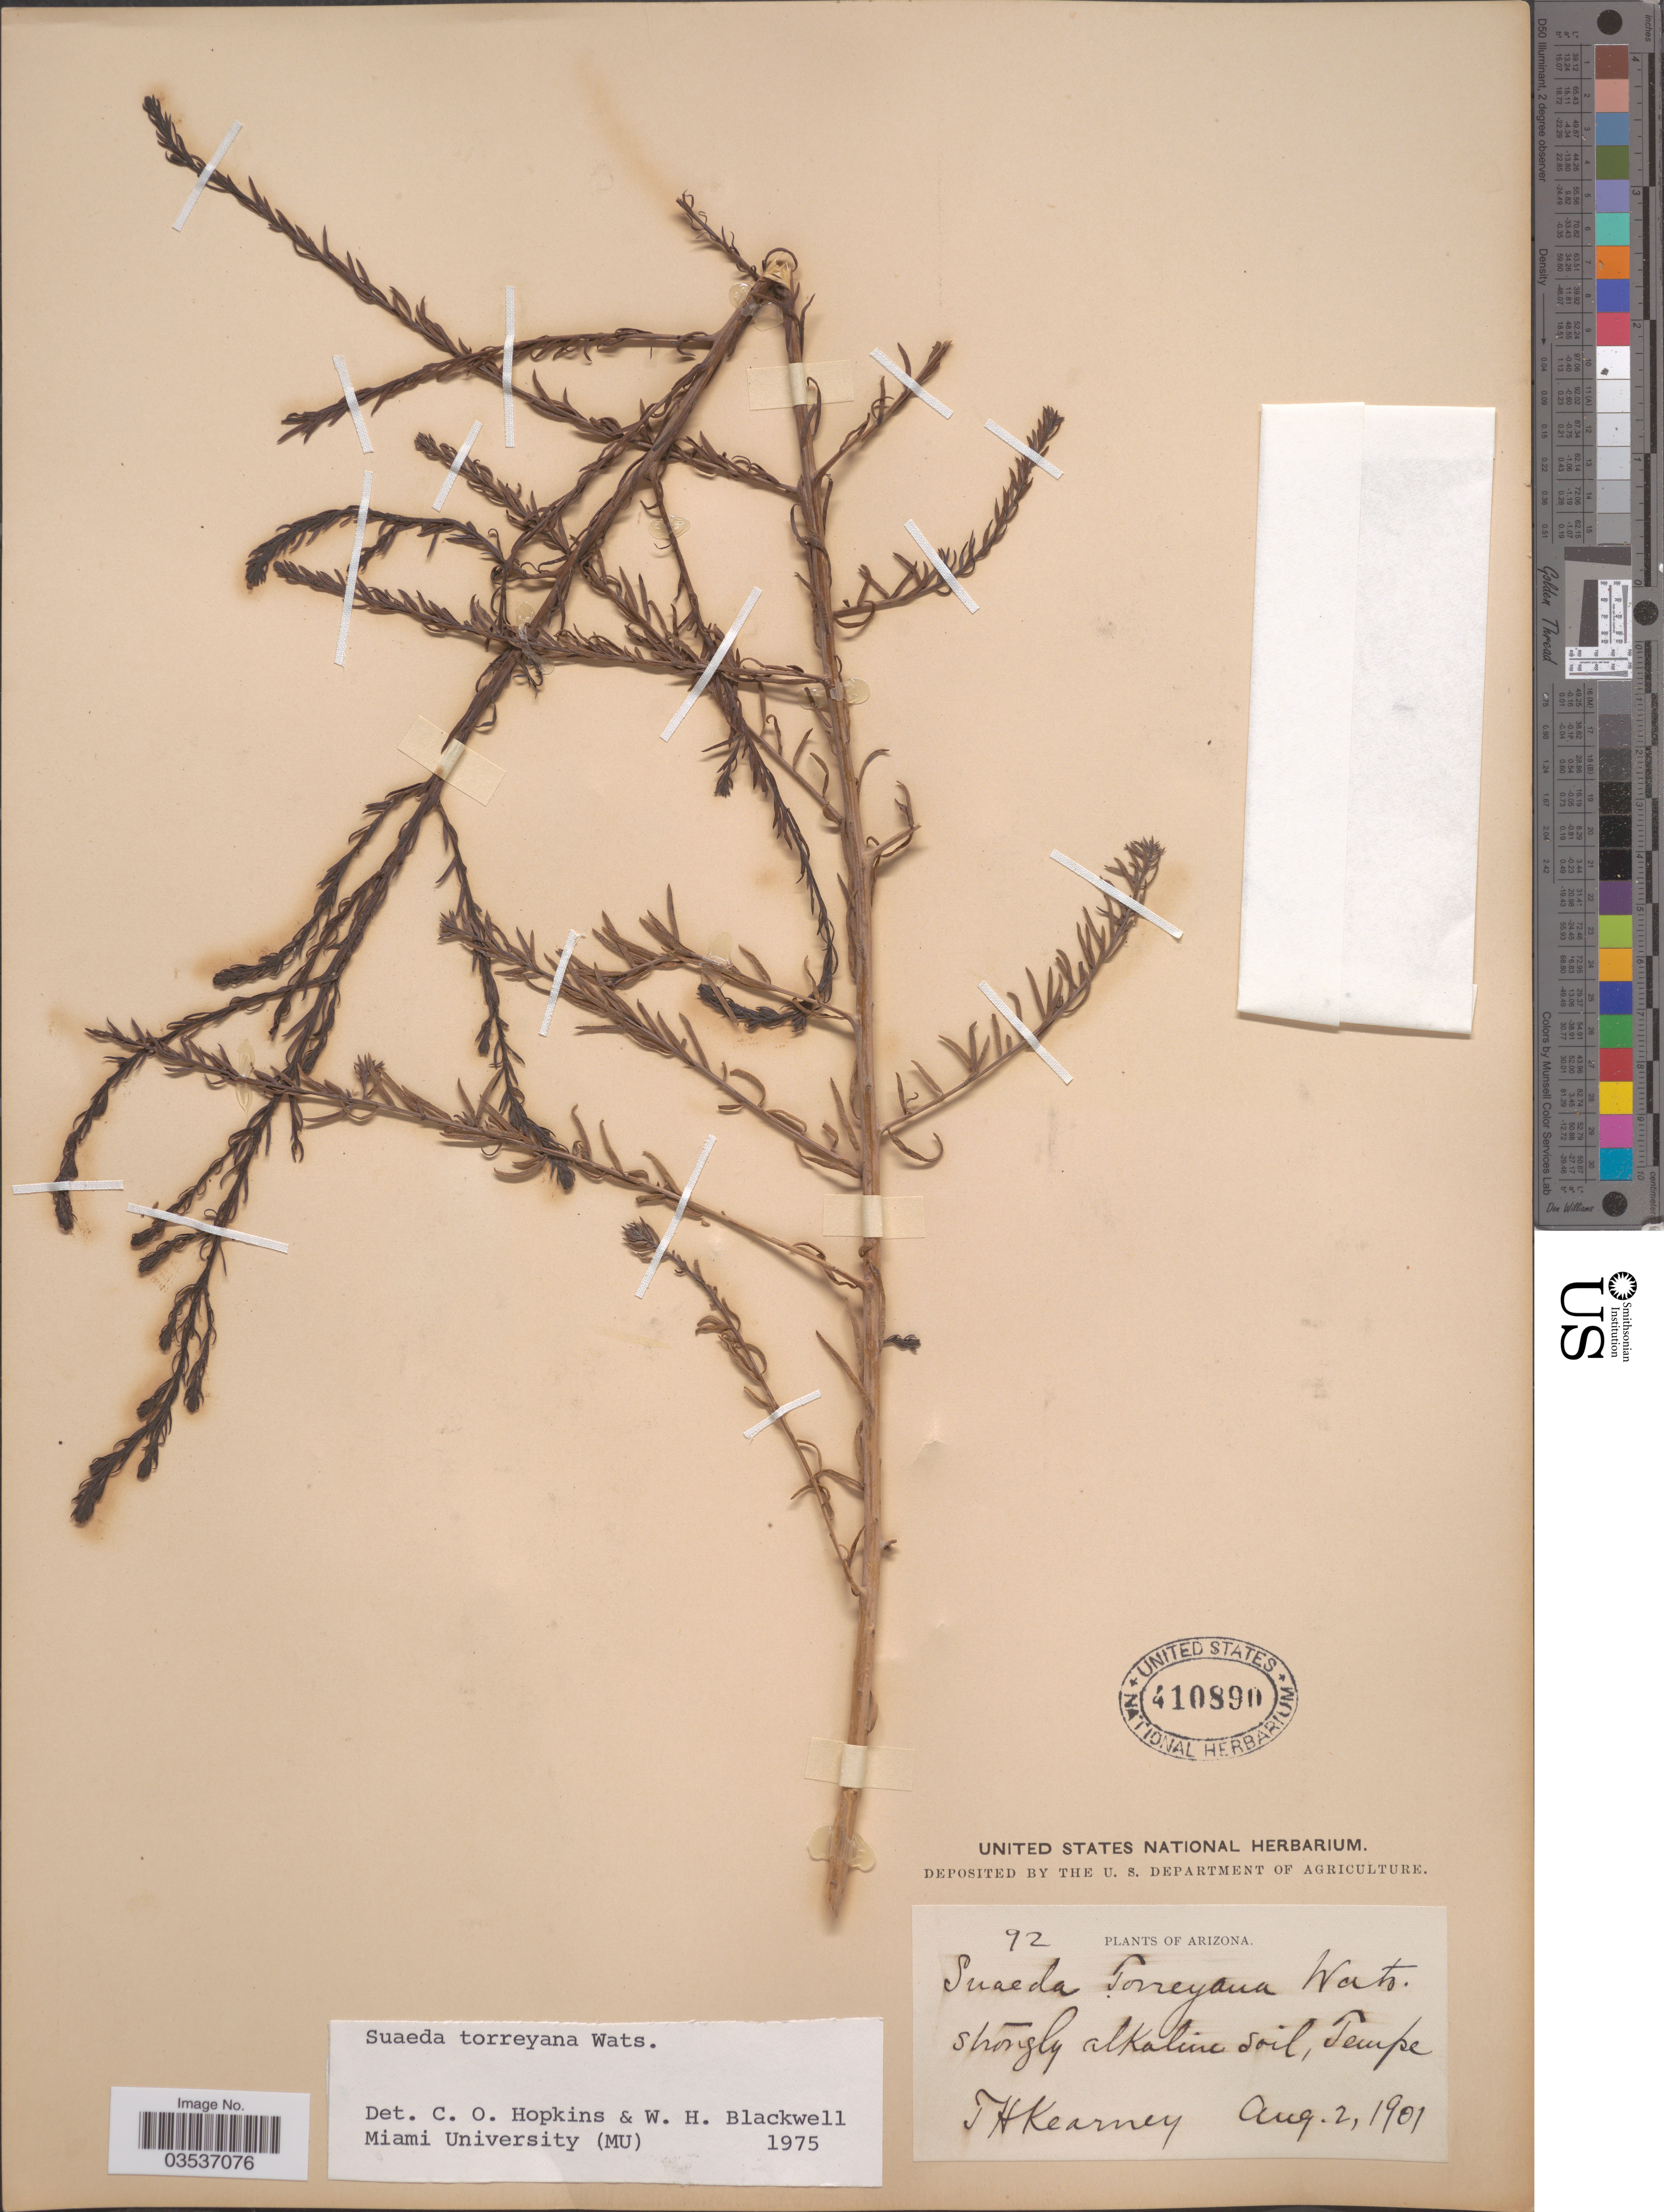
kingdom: Plantae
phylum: Tracheophyta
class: Magnoliopsida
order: Caryophyllales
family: Amaranthaceae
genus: Suaeda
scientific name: Suaeda torreyana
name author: S. Watson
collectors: T. H. Kearney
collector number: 92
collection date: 1901-08-02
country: United States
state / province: Arizona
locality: Tempe.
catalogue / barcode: US 410890